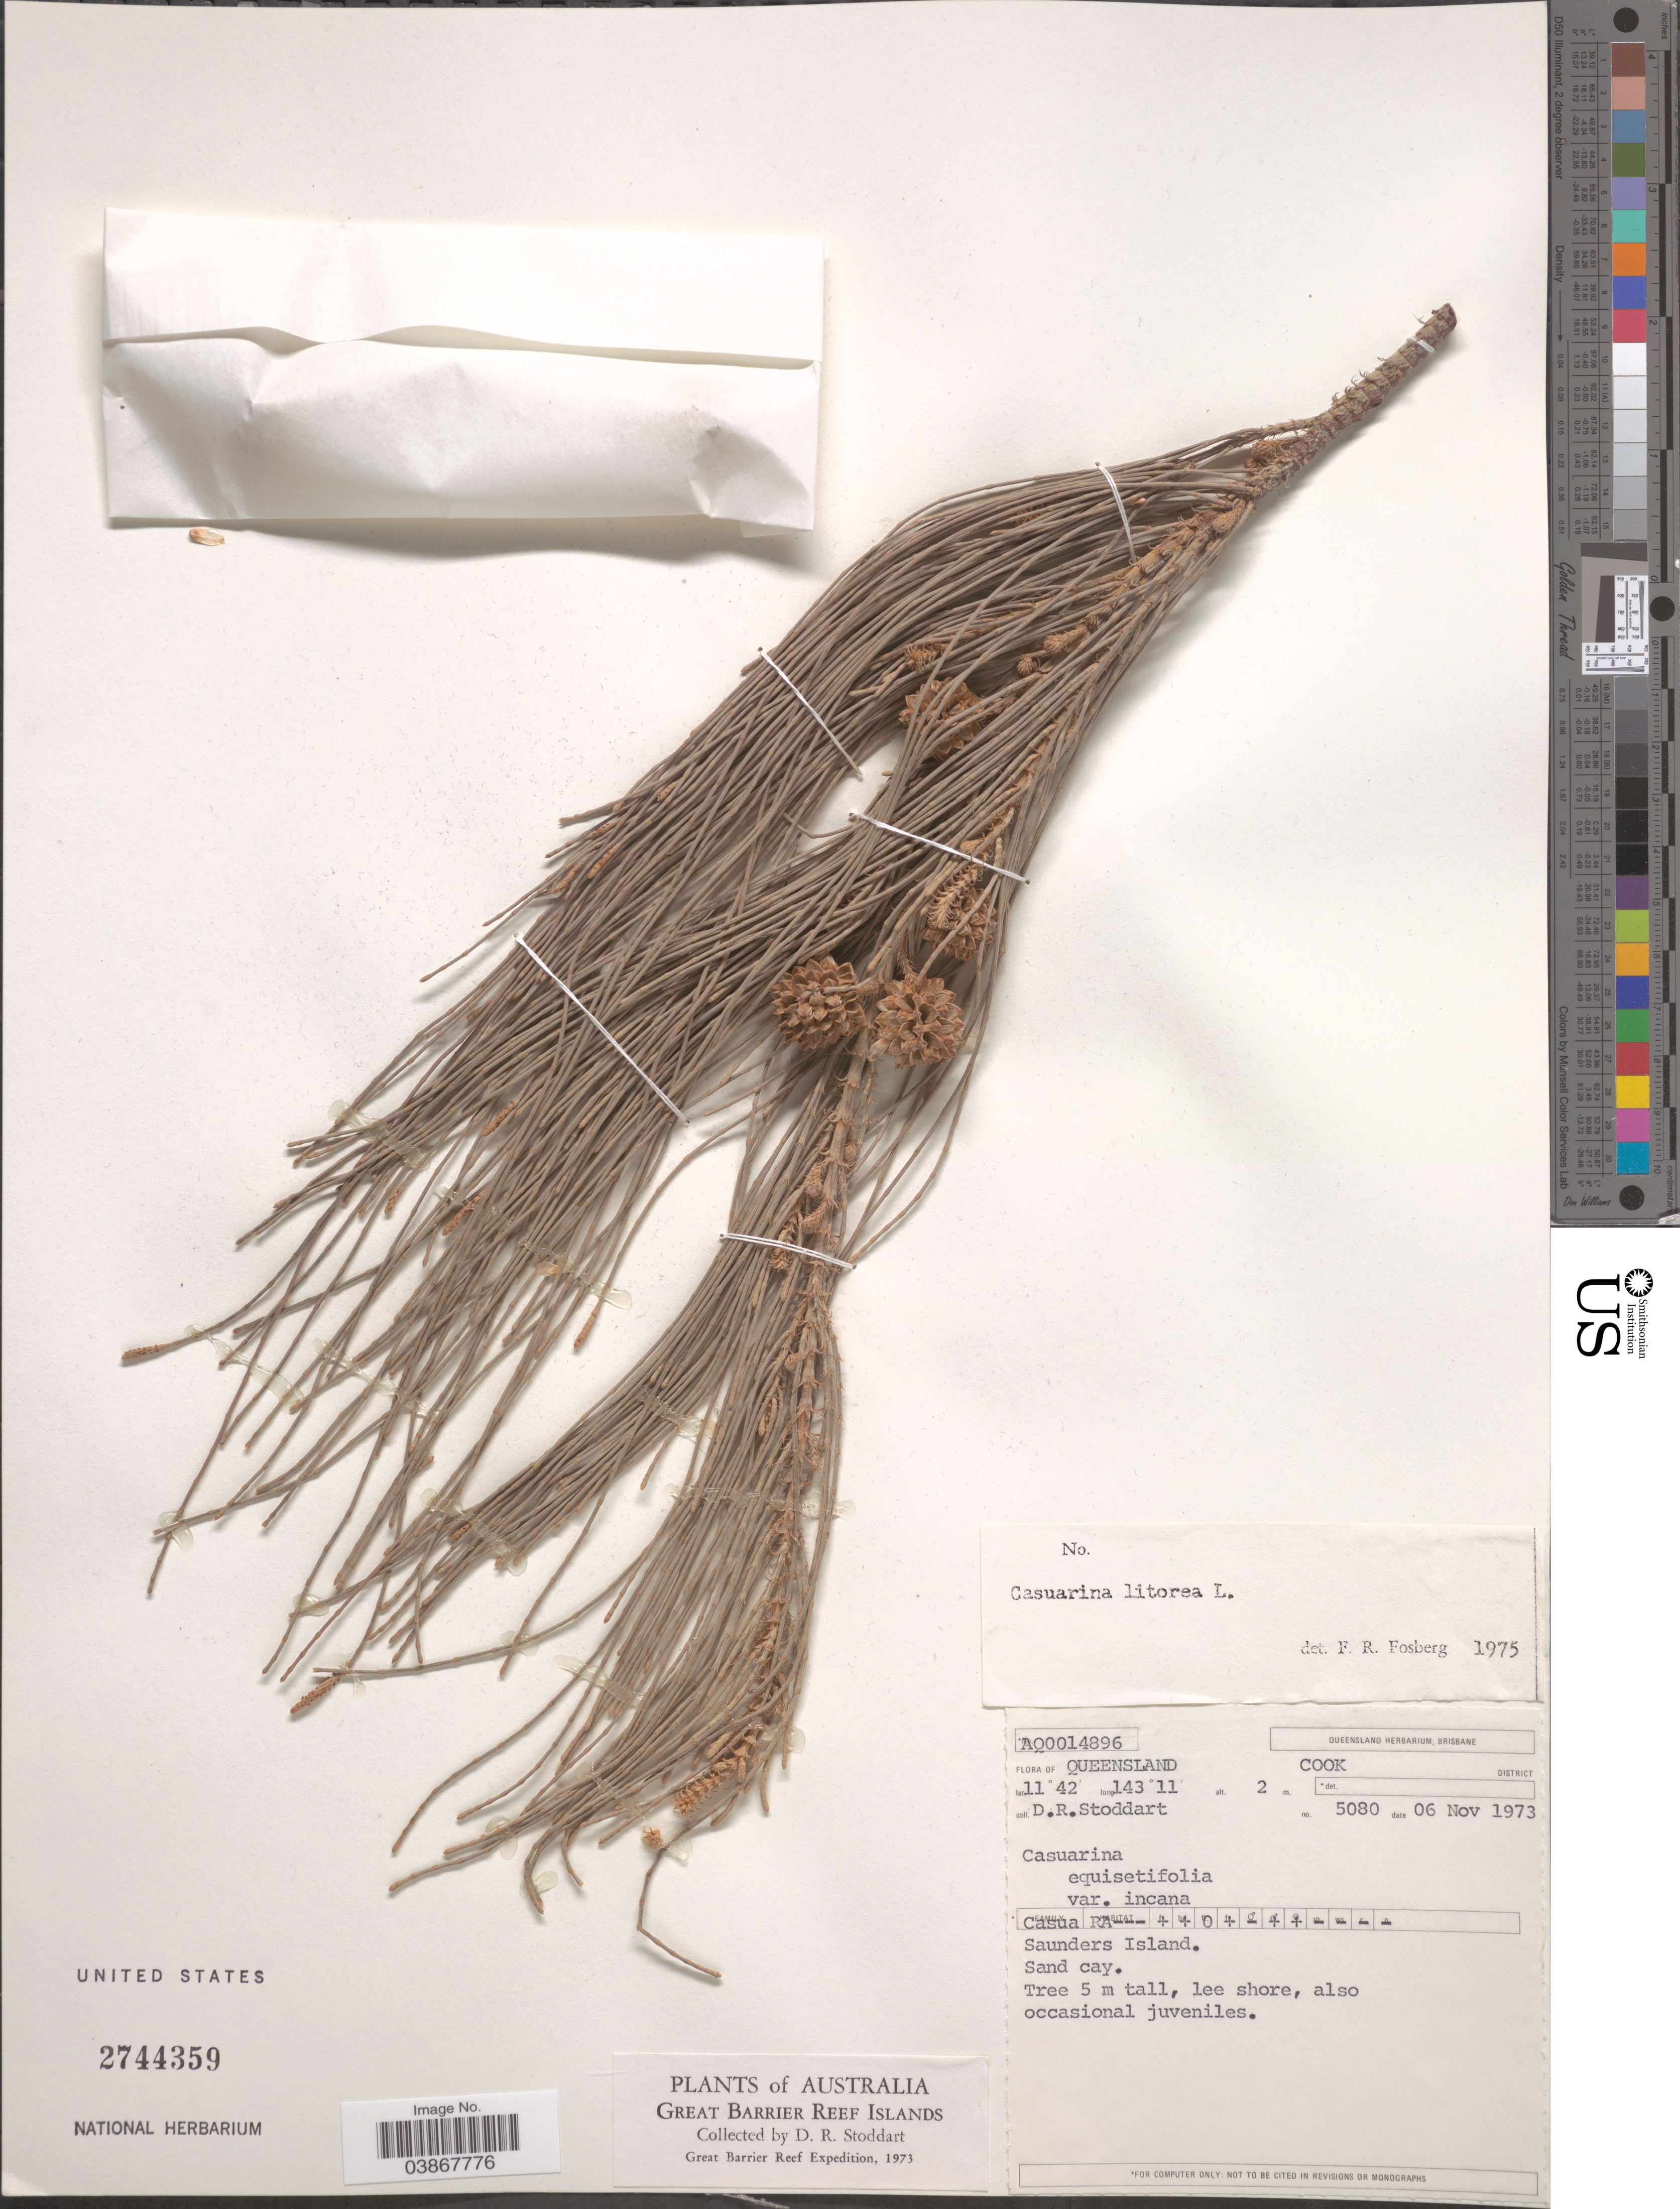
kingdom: Plantae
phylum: Tracheophyta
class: Magnoliopsida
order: Fagales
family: Casuarinaceae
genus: Casuarina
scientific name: Casuarina equisetifolia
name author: L.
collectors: D. R. Stoddart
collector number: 5080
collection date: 1973-11-06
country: Australia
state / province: Queensland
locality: Cook District. Saunders Island. Great Barrier Reef Islands.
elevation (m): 2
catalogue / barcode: US 2744359